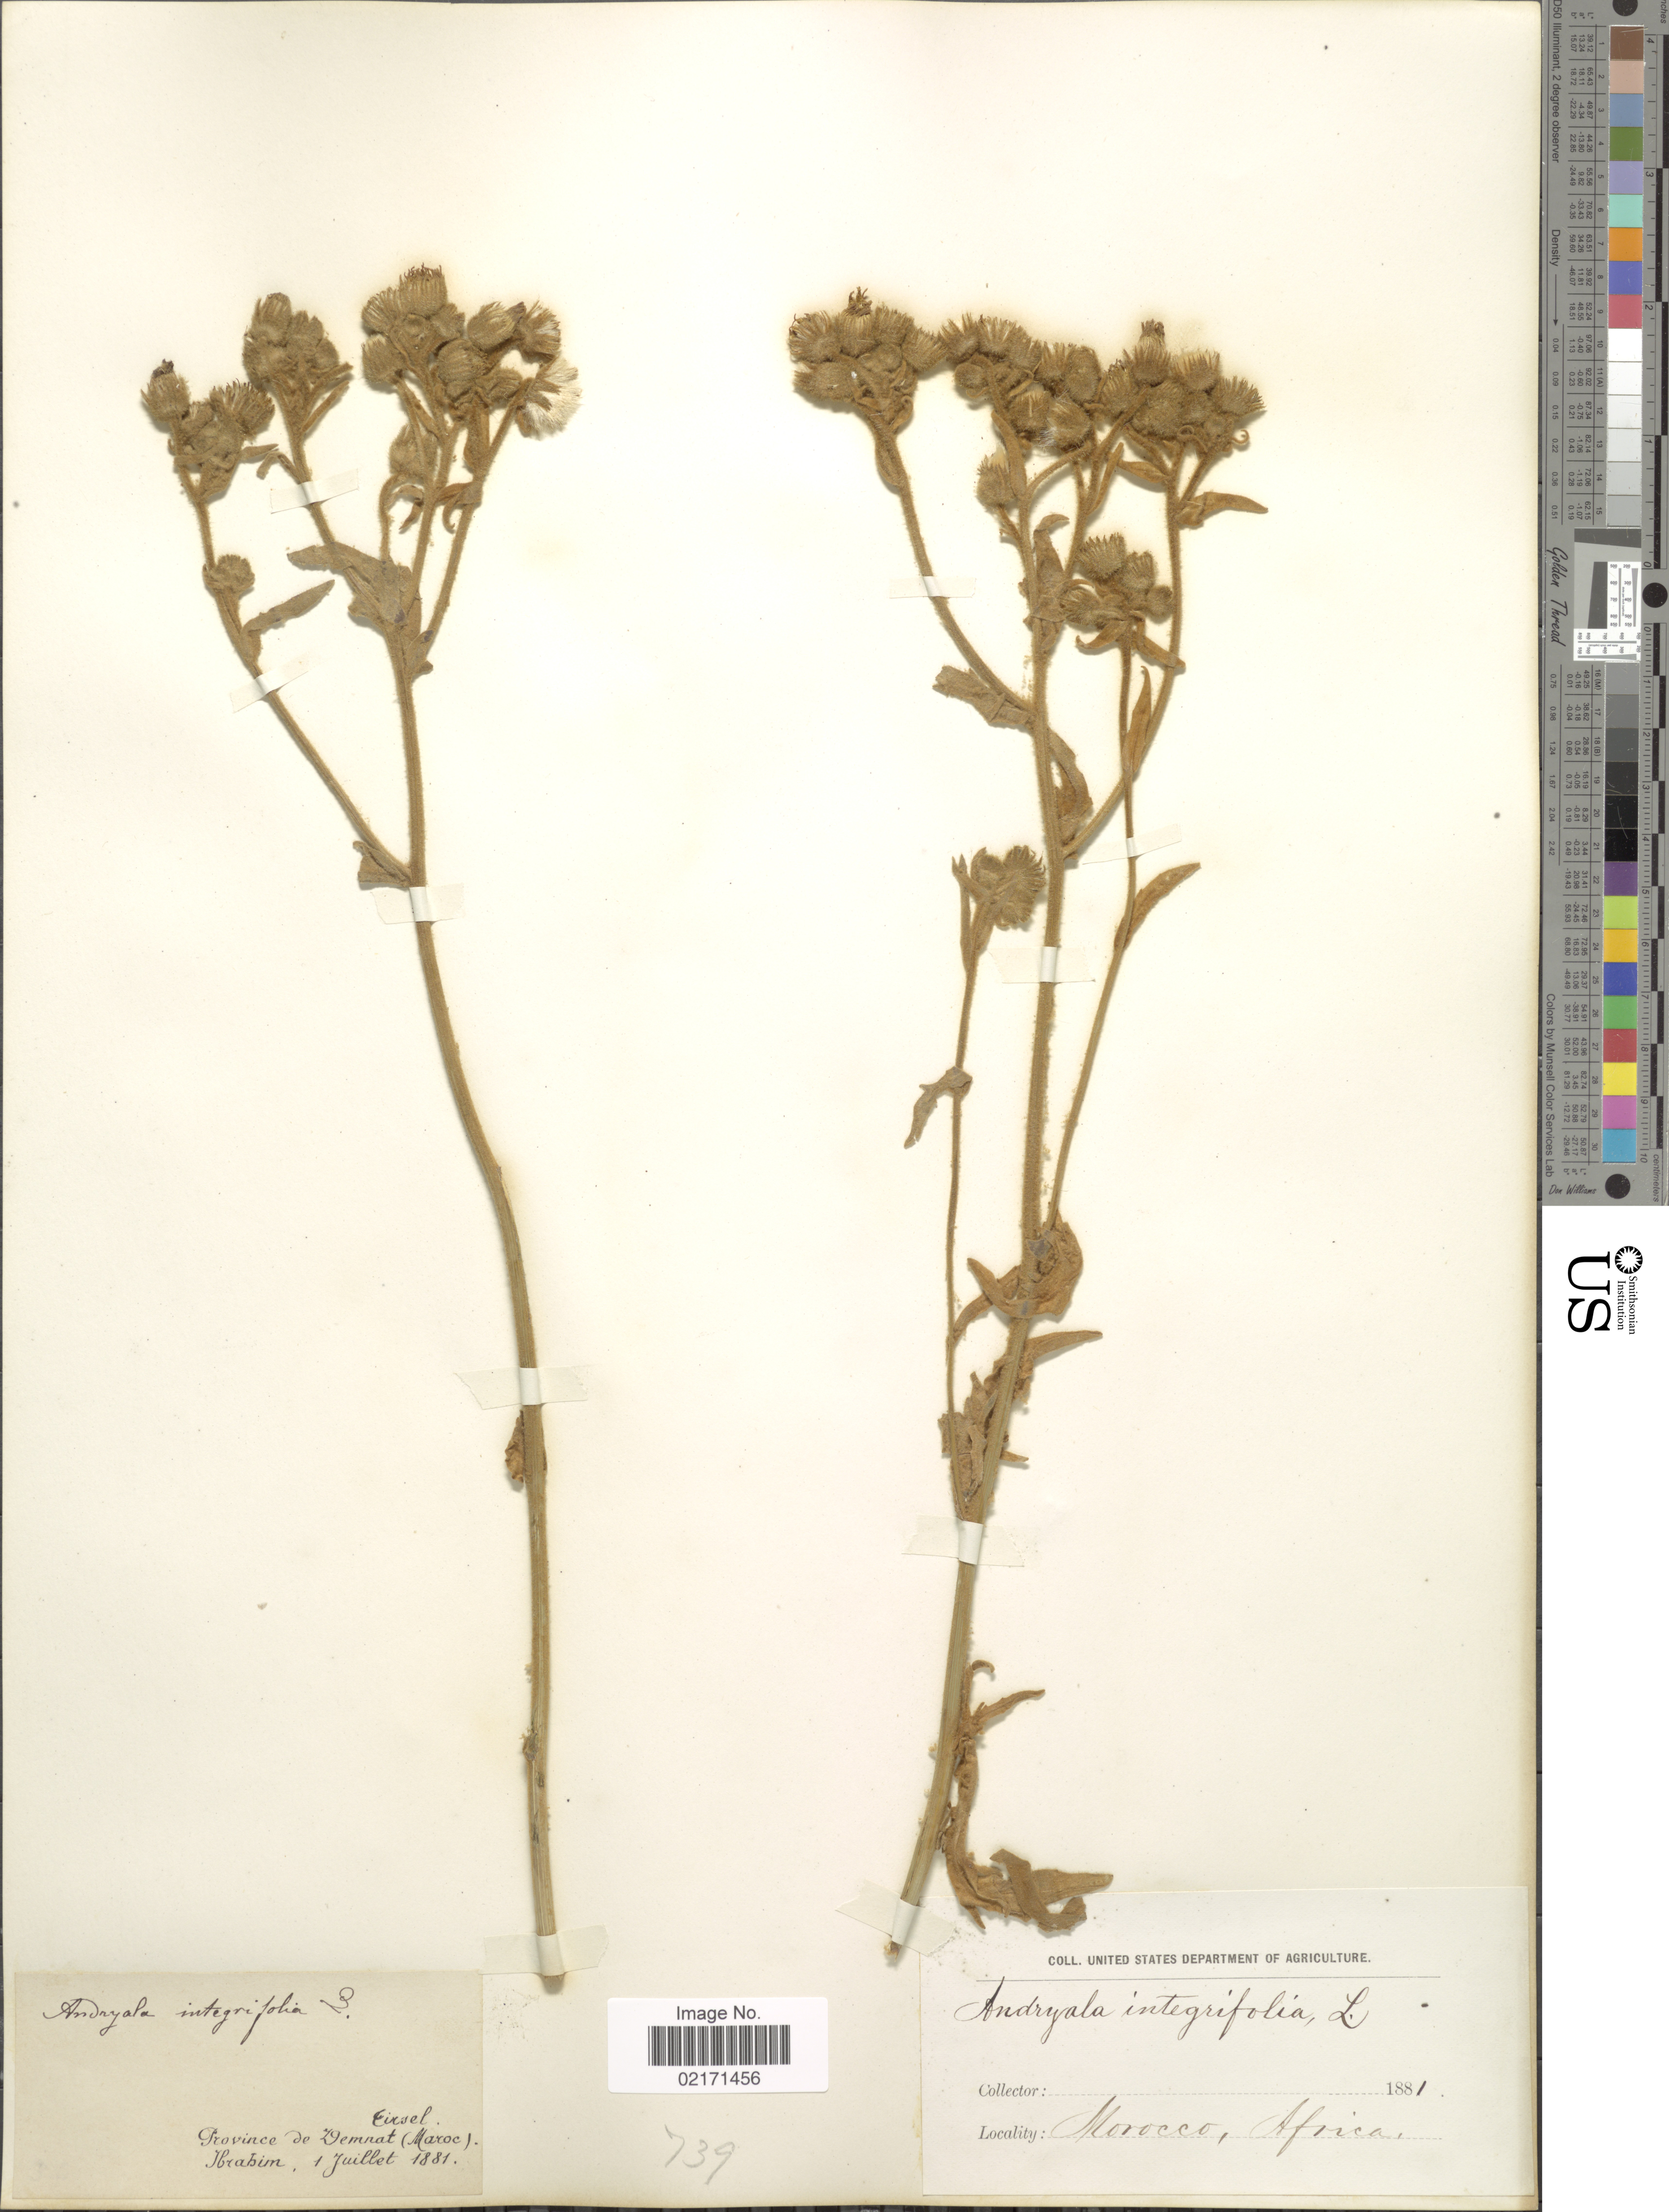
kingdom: Plantae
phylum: Tracheophyta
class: Magnoliopsida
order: Asterales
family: Asteraceae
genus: Andryala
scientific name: Andryala integrifolia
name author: L.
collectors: -. Ibrahim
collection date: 1881-07-01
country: Morocco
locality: Eirsel, Province de Demnat (Maroc)